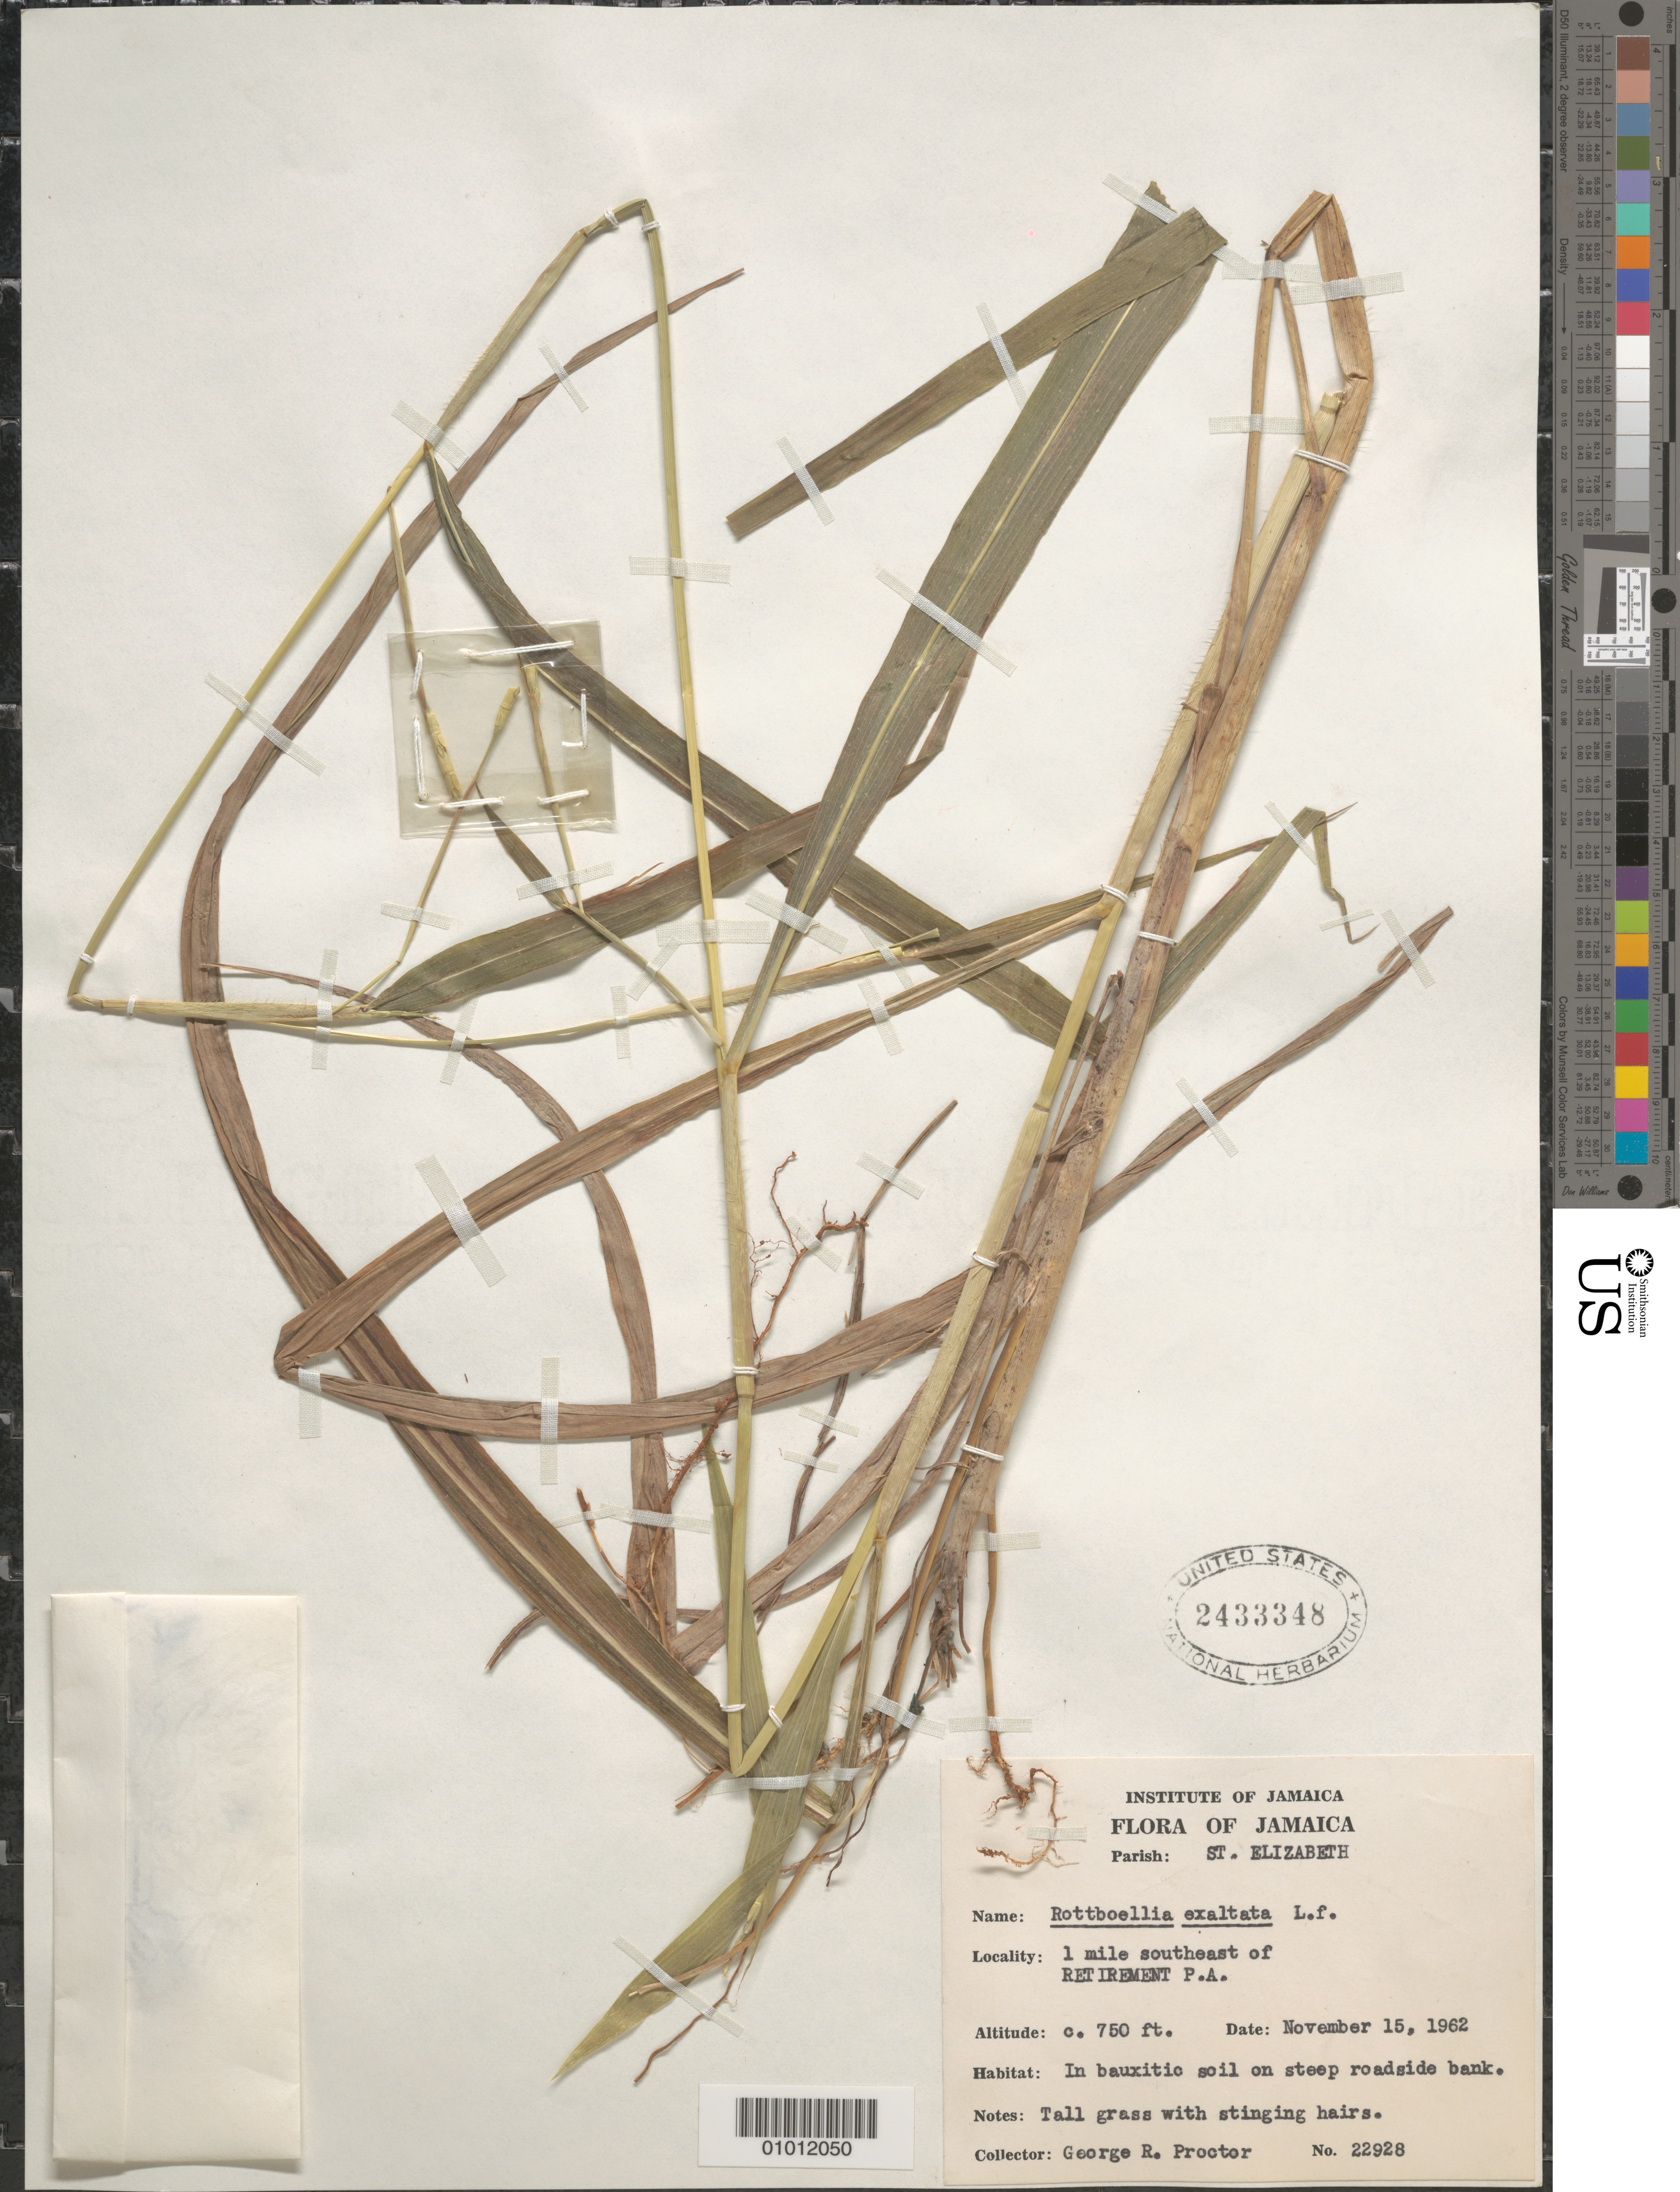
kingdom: Plantae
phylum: Tracheophyta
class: Liliopsida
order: Poales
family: Poaceae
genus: Rottboellia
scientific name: Rottboellia cochinchinensis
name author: (Lour.) Clayton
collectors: G. R. Proctor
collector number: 22928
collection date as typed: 15 Nov 1962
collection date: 1962-11-15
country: Jamaica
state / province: Saint Elizabeth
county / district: Retirement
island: Jamaica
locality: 1 mi SE of Retirement P.A.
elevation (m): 229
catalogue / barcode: US 2433348